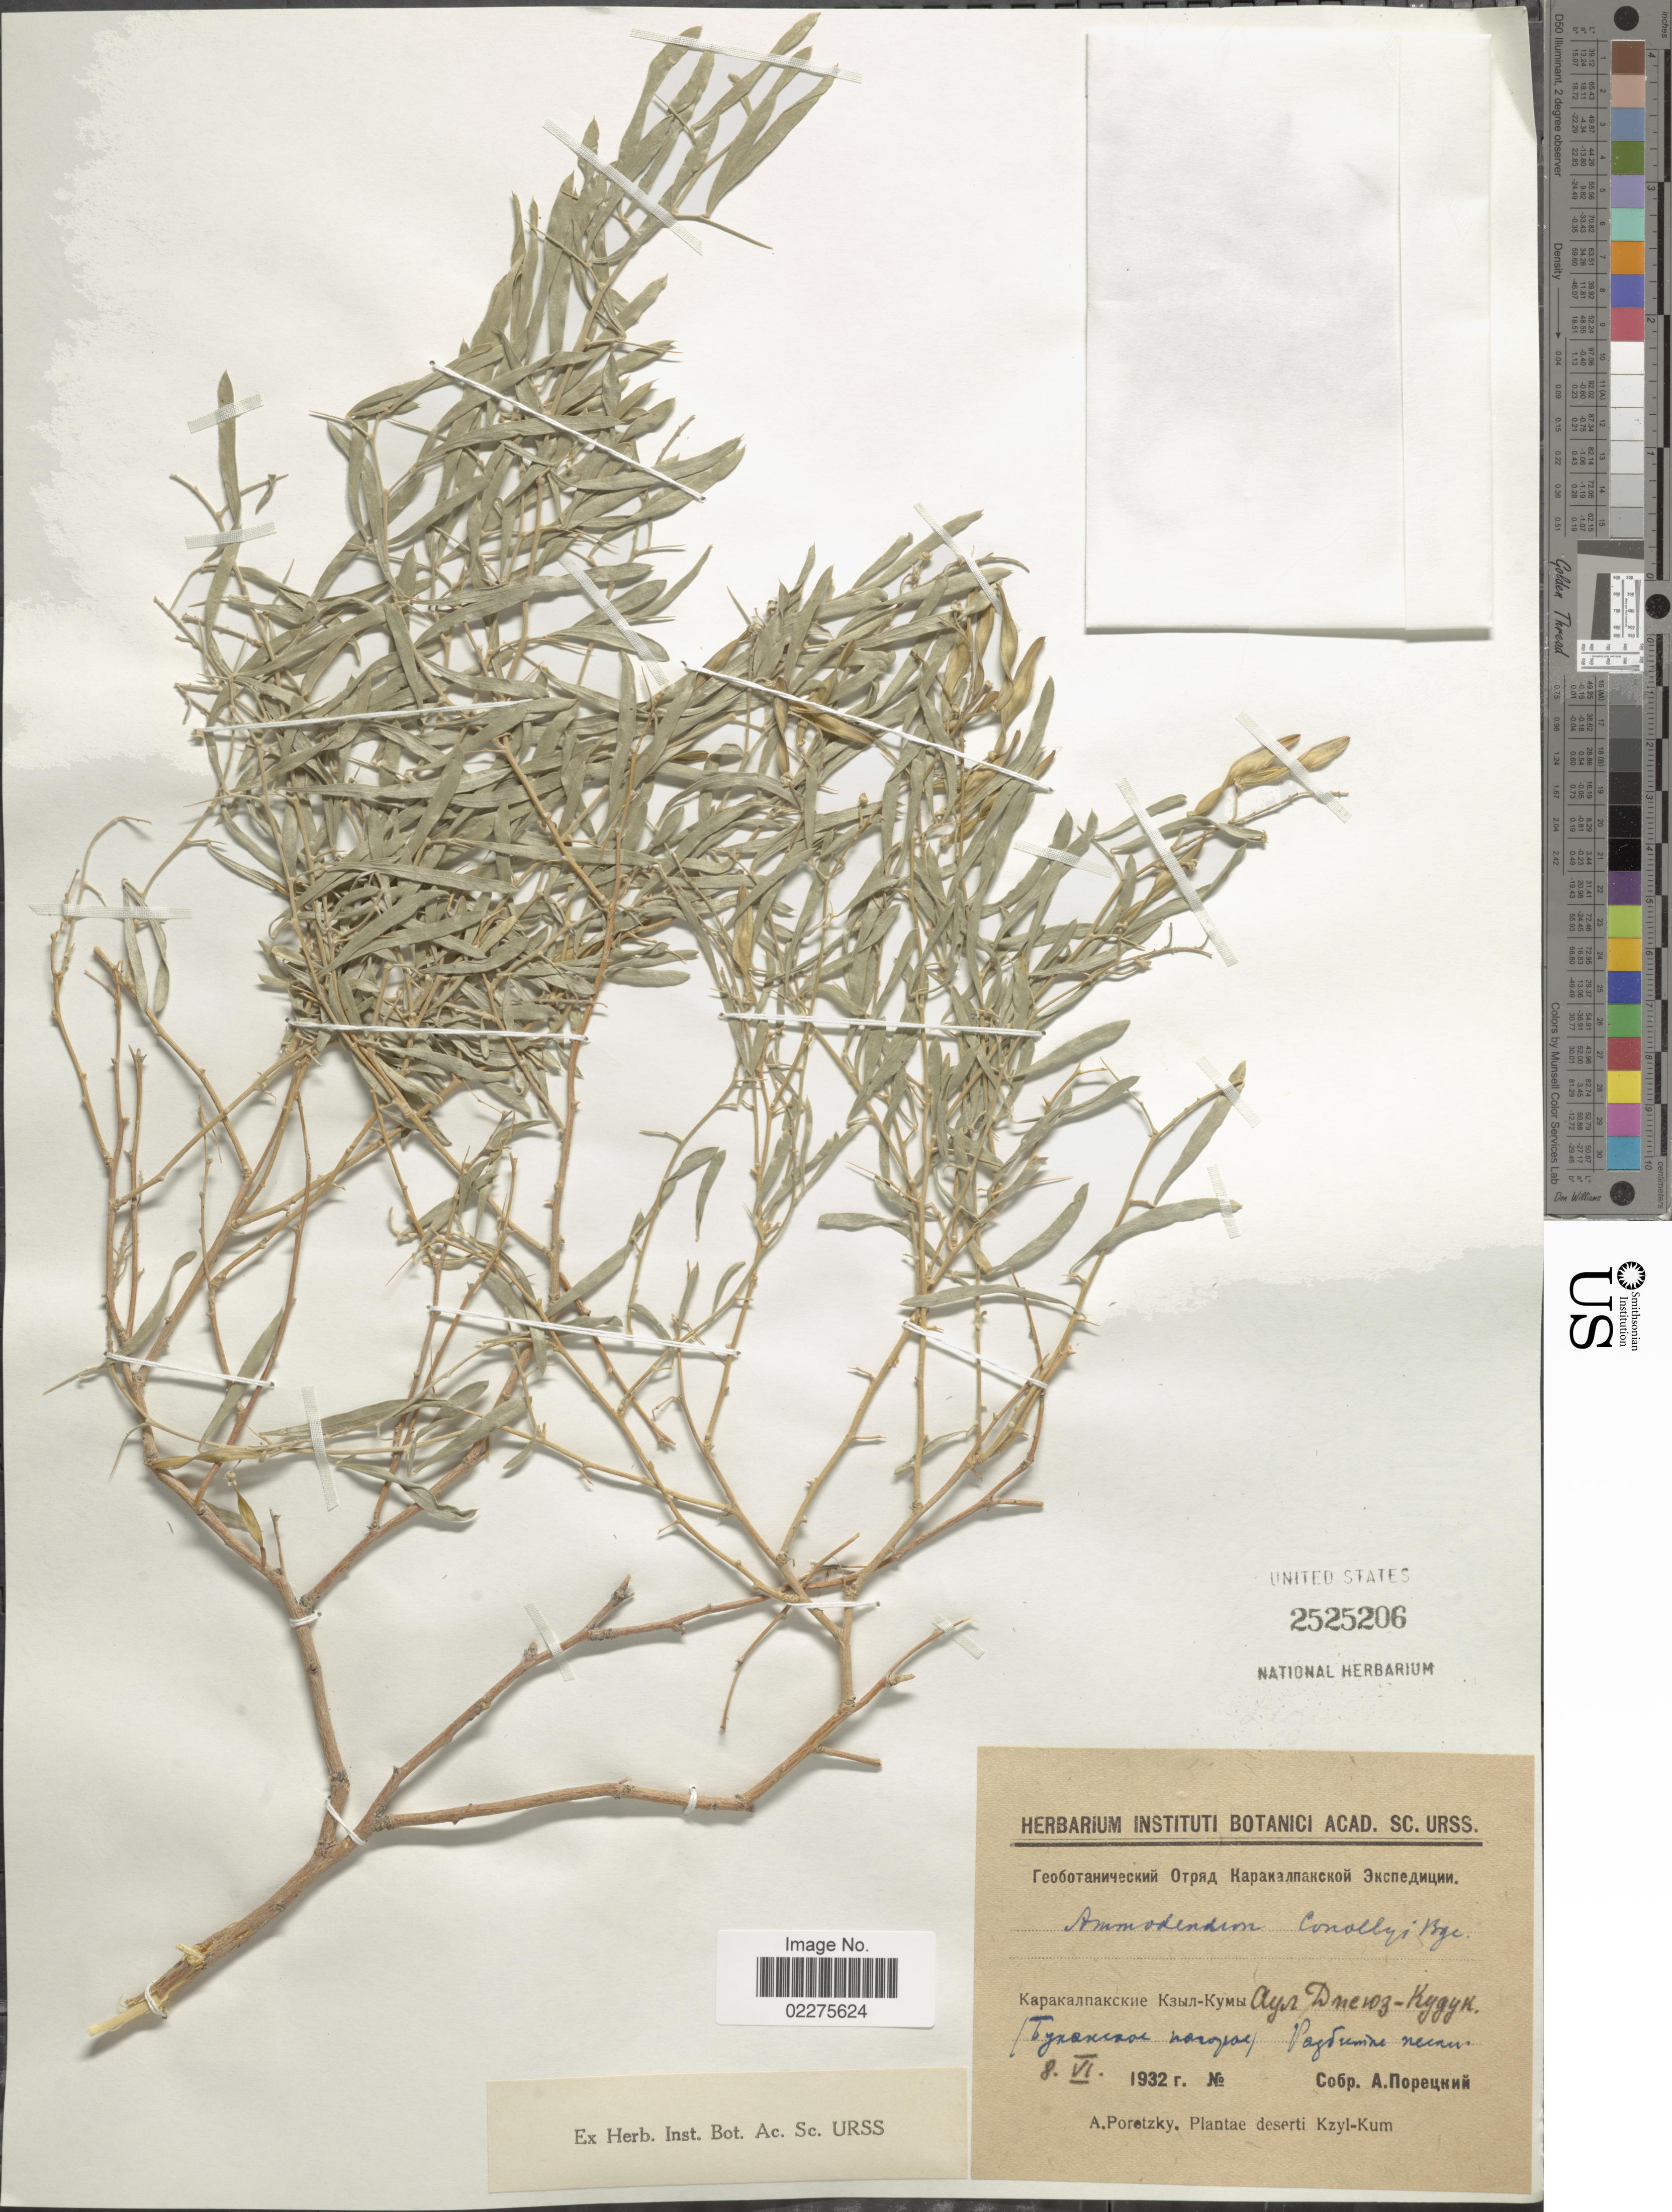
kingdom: Plantae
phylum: Tracheophyta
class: Magnoliopsida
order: Fabales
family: Fabaceae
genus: Ammodendron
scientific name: Ammodendron conollyi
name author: Bunge ex Boiss.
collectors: A. Poretzky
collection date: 1932-06-08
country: Uzbekistan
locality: Deserti Kzyl-Kum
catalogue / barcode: US 2525206